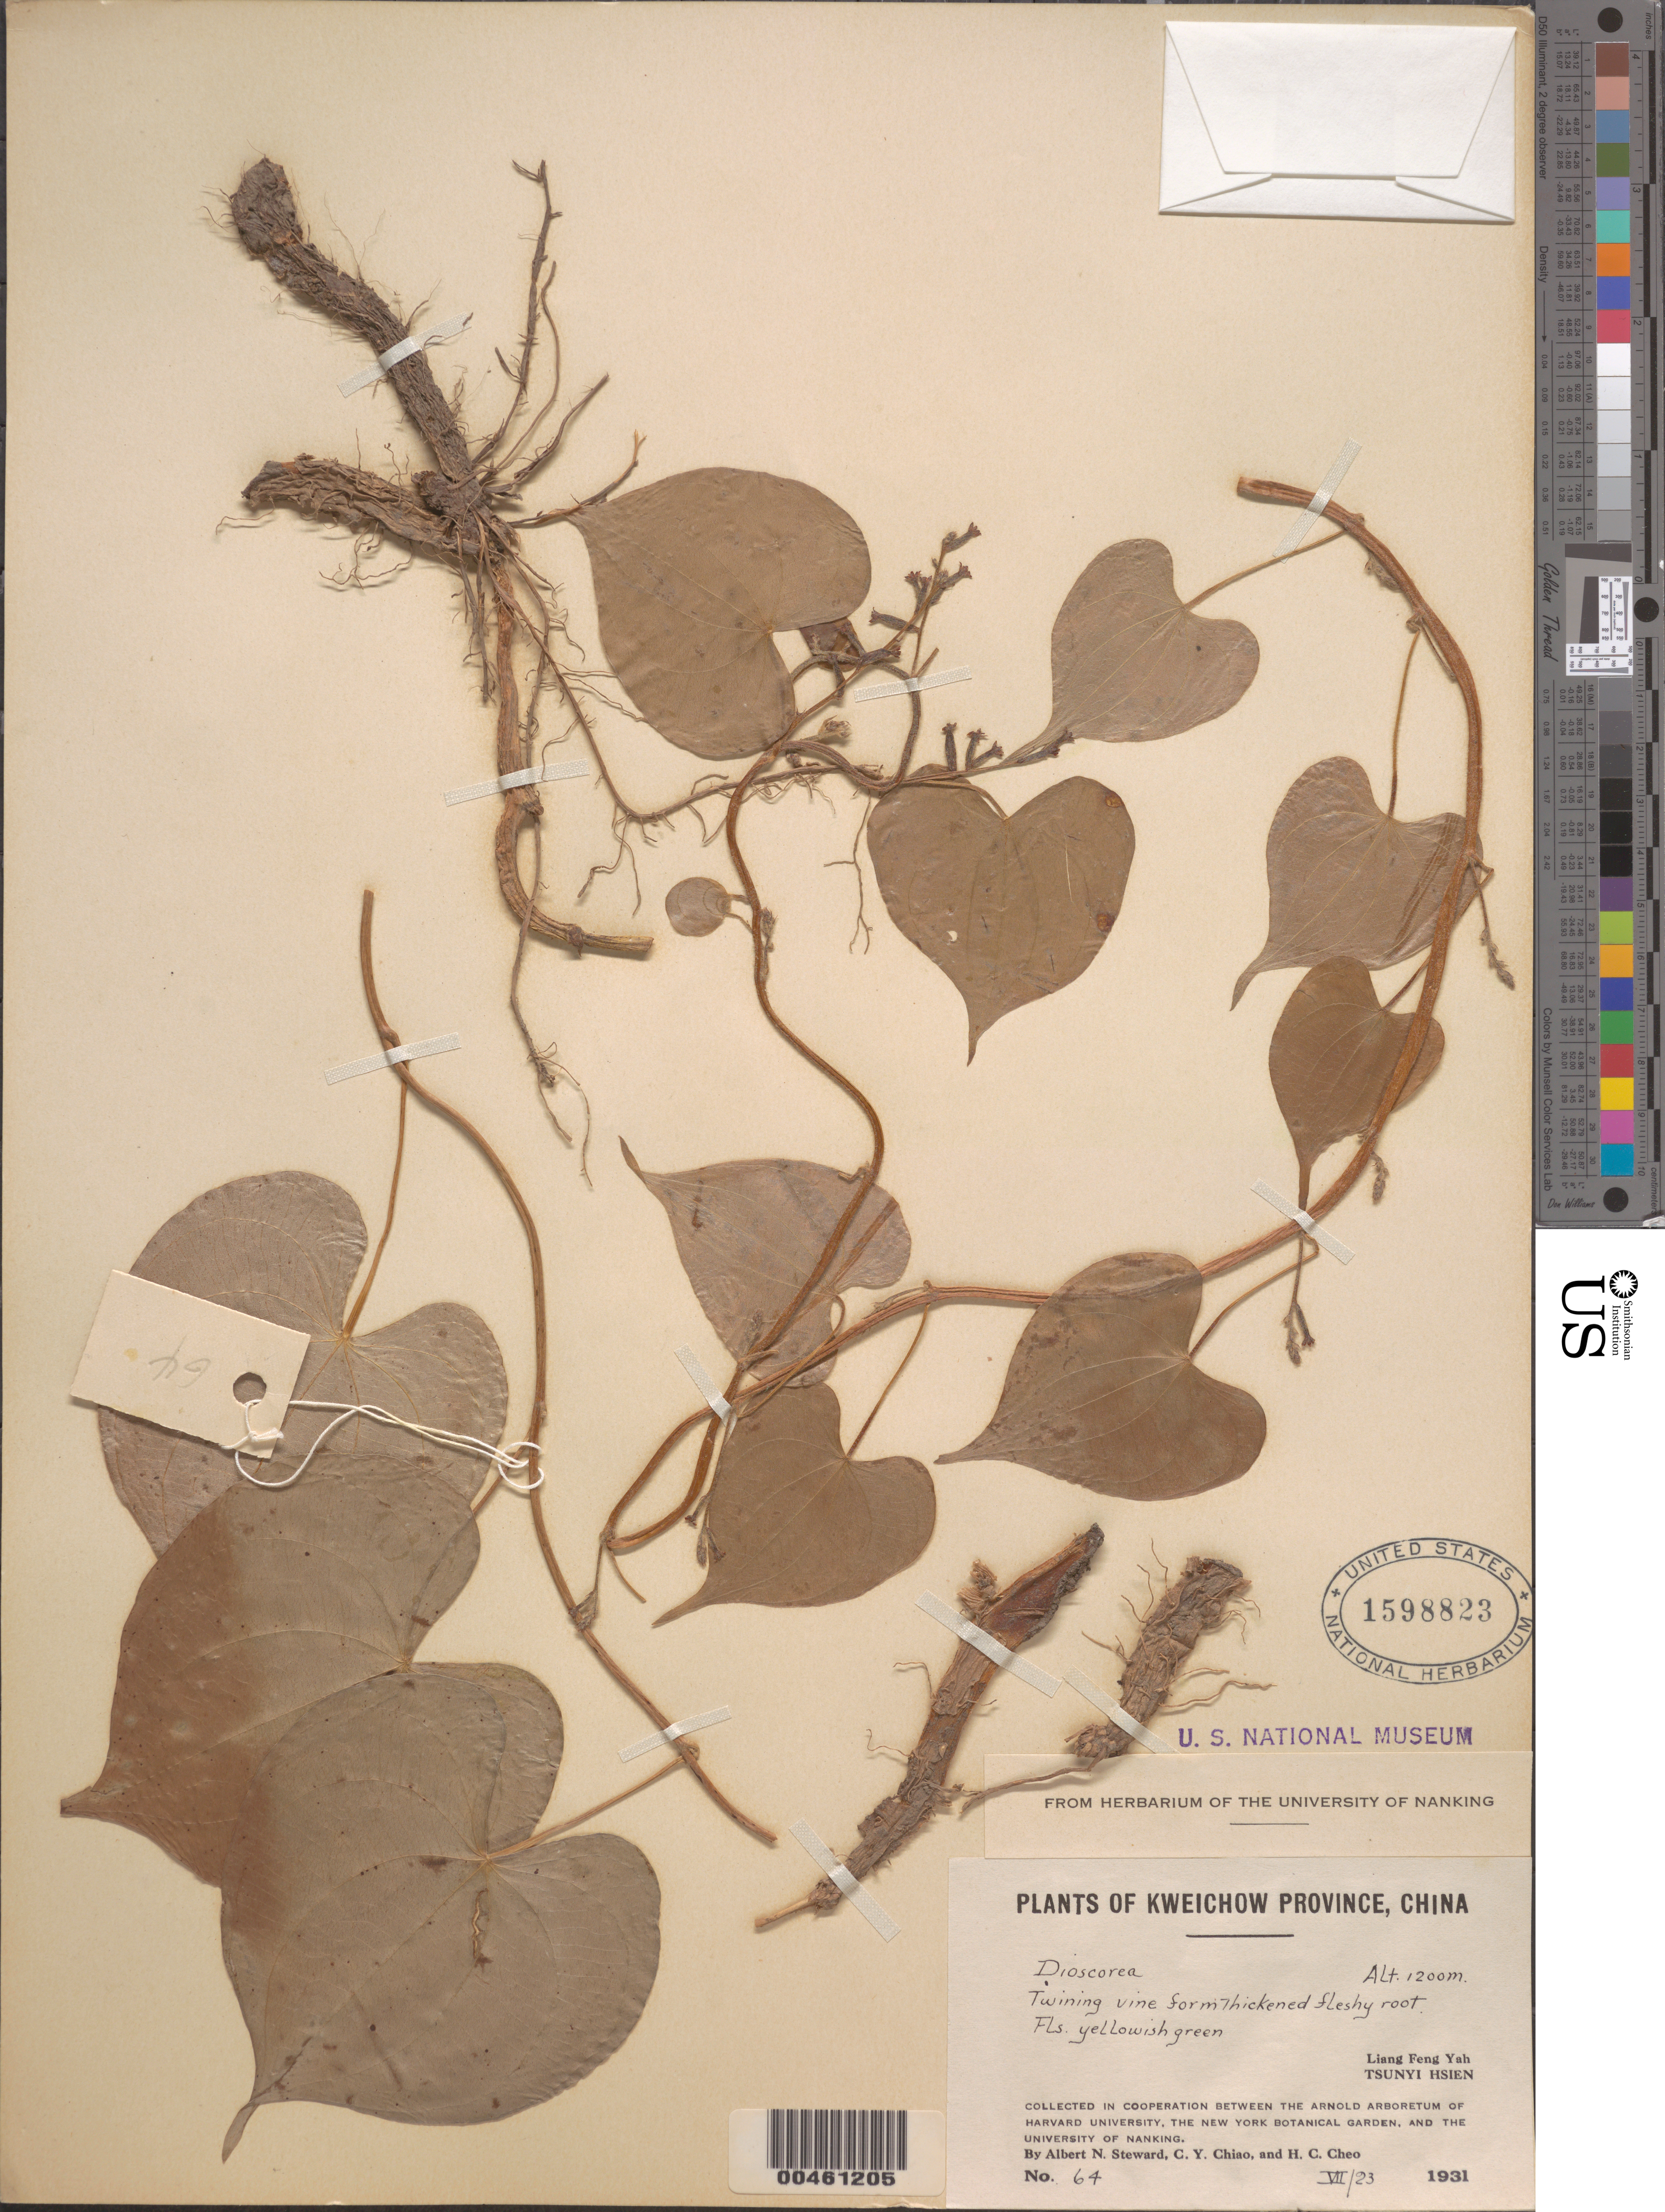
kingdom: Plantae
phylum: Tracheophyta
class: Liliopsida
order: Dioscoreales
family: Dioscoreaceae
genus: Dioscorea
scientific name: Dioscorea sp.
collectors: A. N. Steward & C. Y. Chiao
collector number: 64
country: China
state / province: Guizhou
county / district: Zunyi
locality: (Tsunyi District = Tsun-i Ti-ch'ü or Zunyi Diqu?)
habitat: Twining vine form thickened fleshy root. fl. yellowish green.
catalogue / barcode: US 1598823